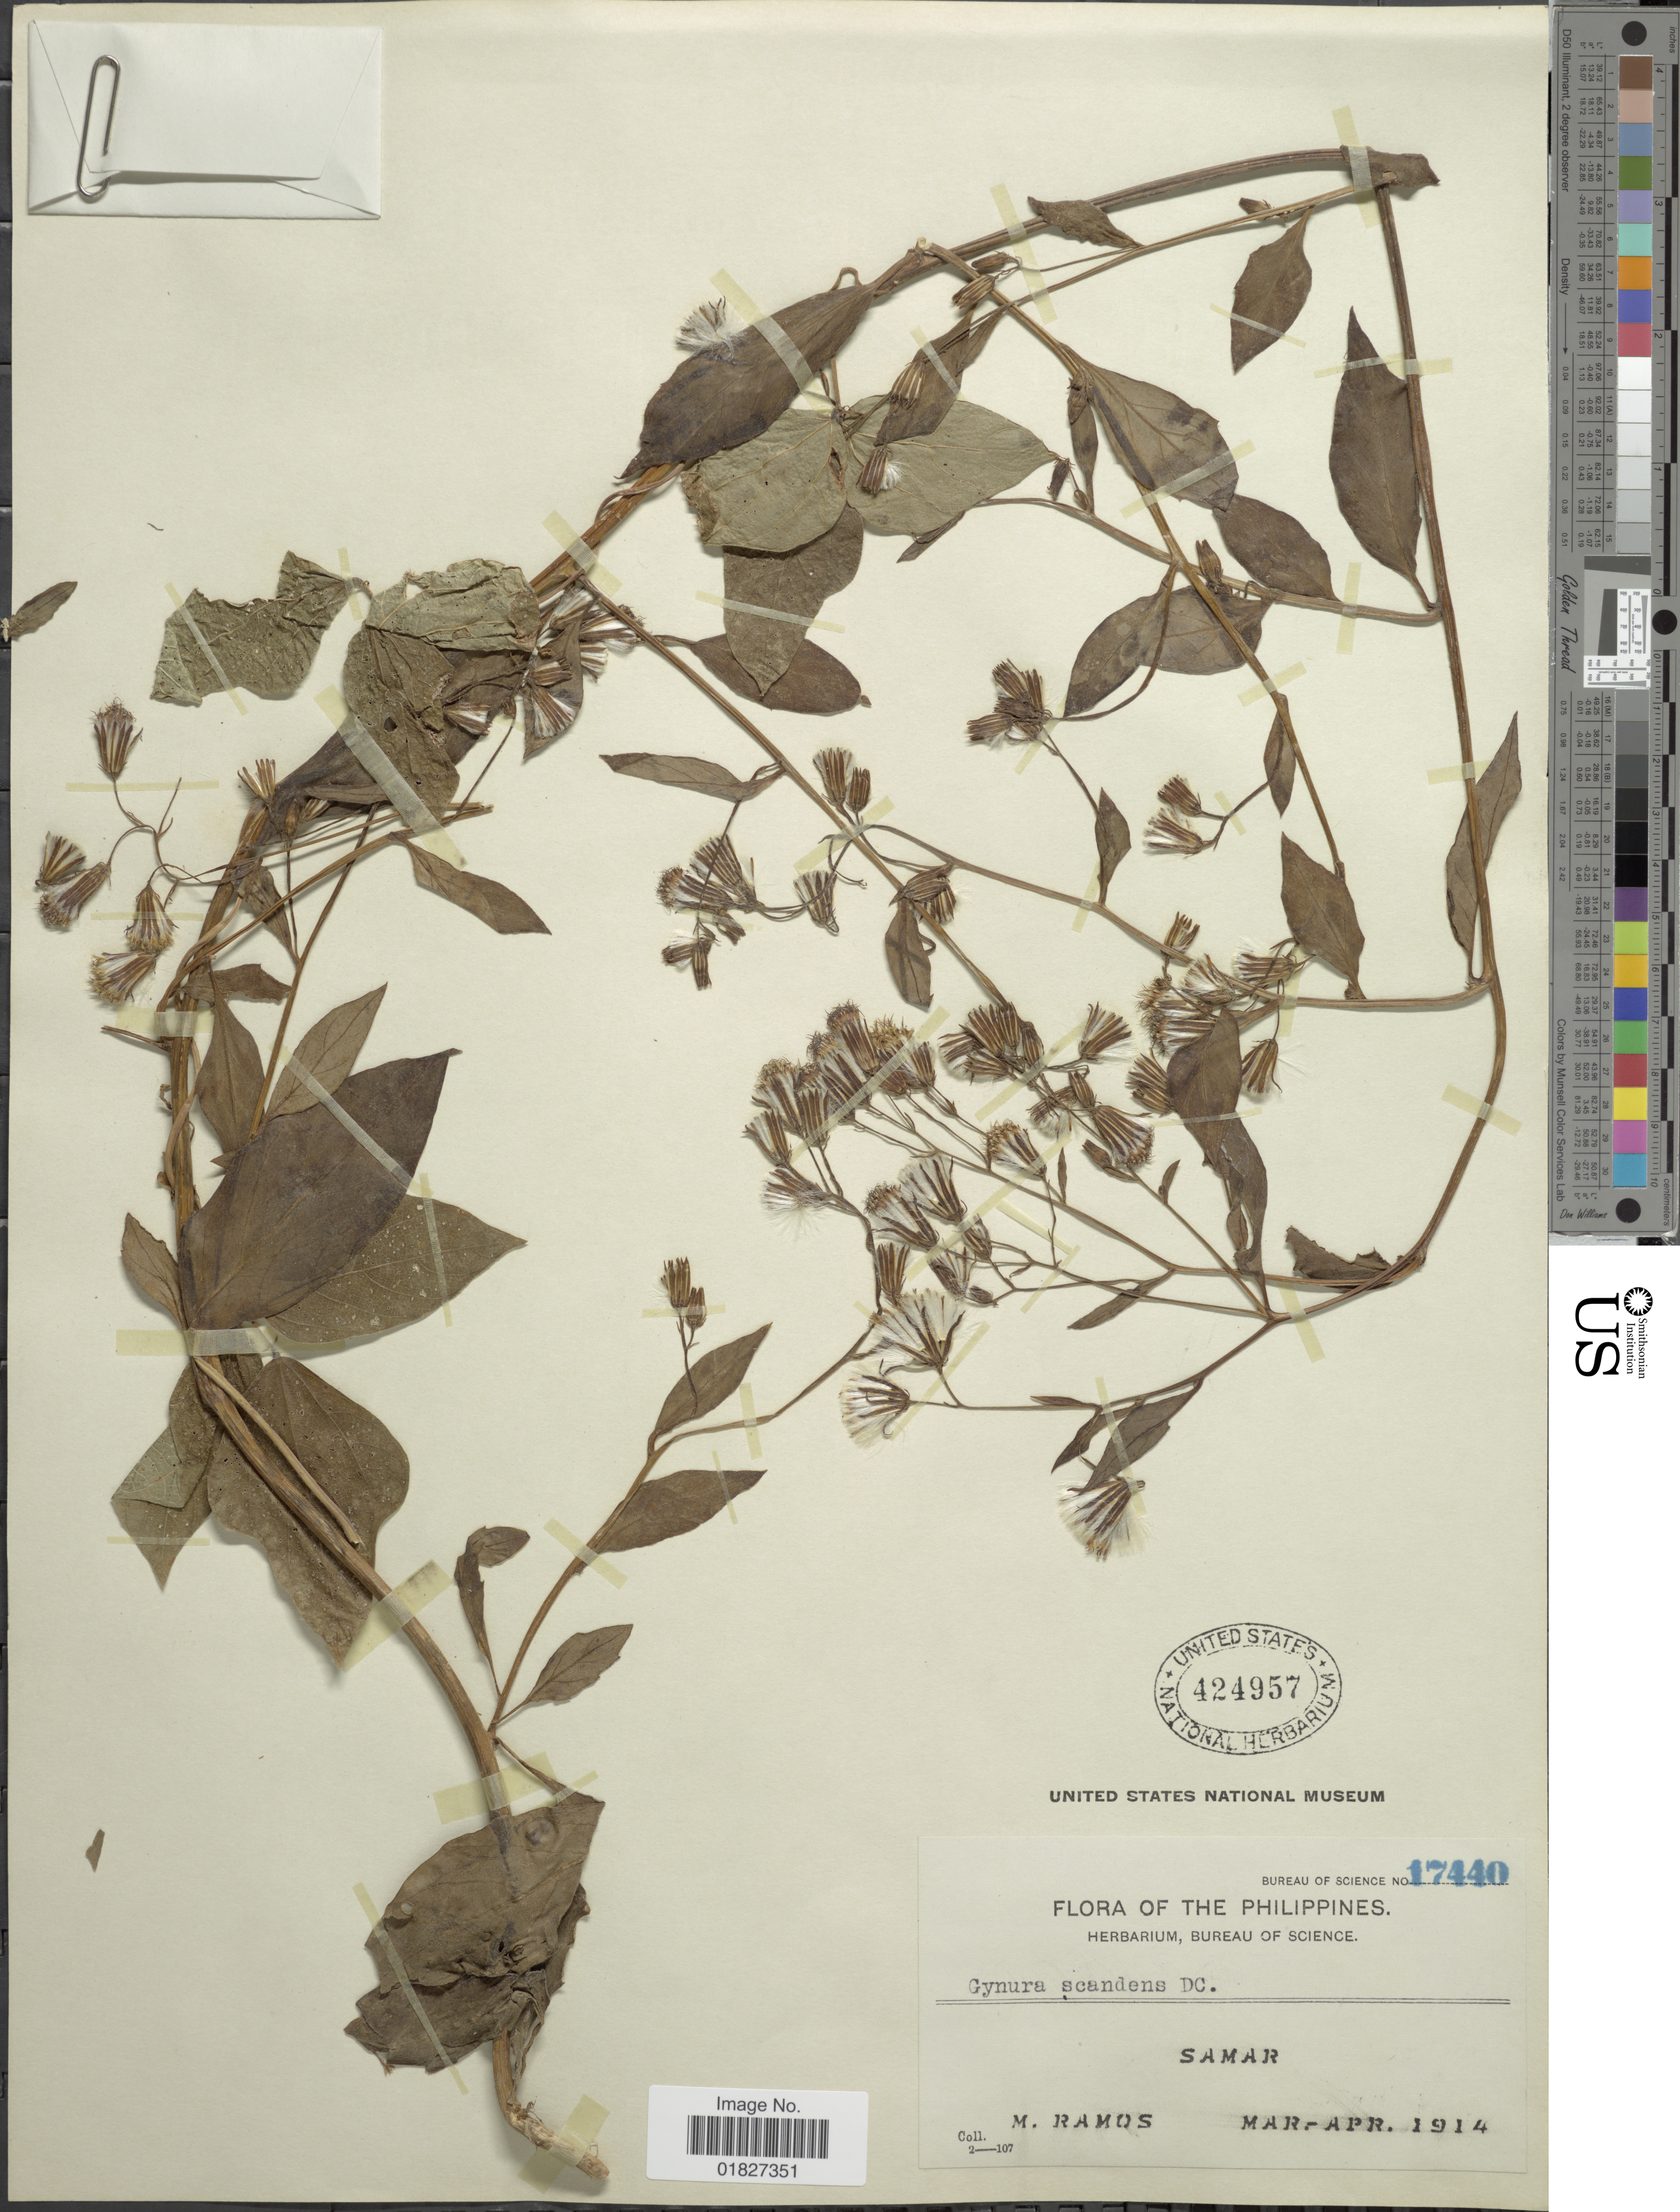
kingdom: Plantae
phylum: Tracheophyta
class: Magnoliopsida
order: Asterales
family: Asteraceae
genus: Gynura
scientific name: Gynura scandens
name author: O. Hoffm.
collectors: M. Ramos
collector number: Bureau of Science 17440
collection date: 1914-03/1914-04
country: Philippines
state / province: Eastern Visayas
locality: Samar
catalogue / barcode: US 424957